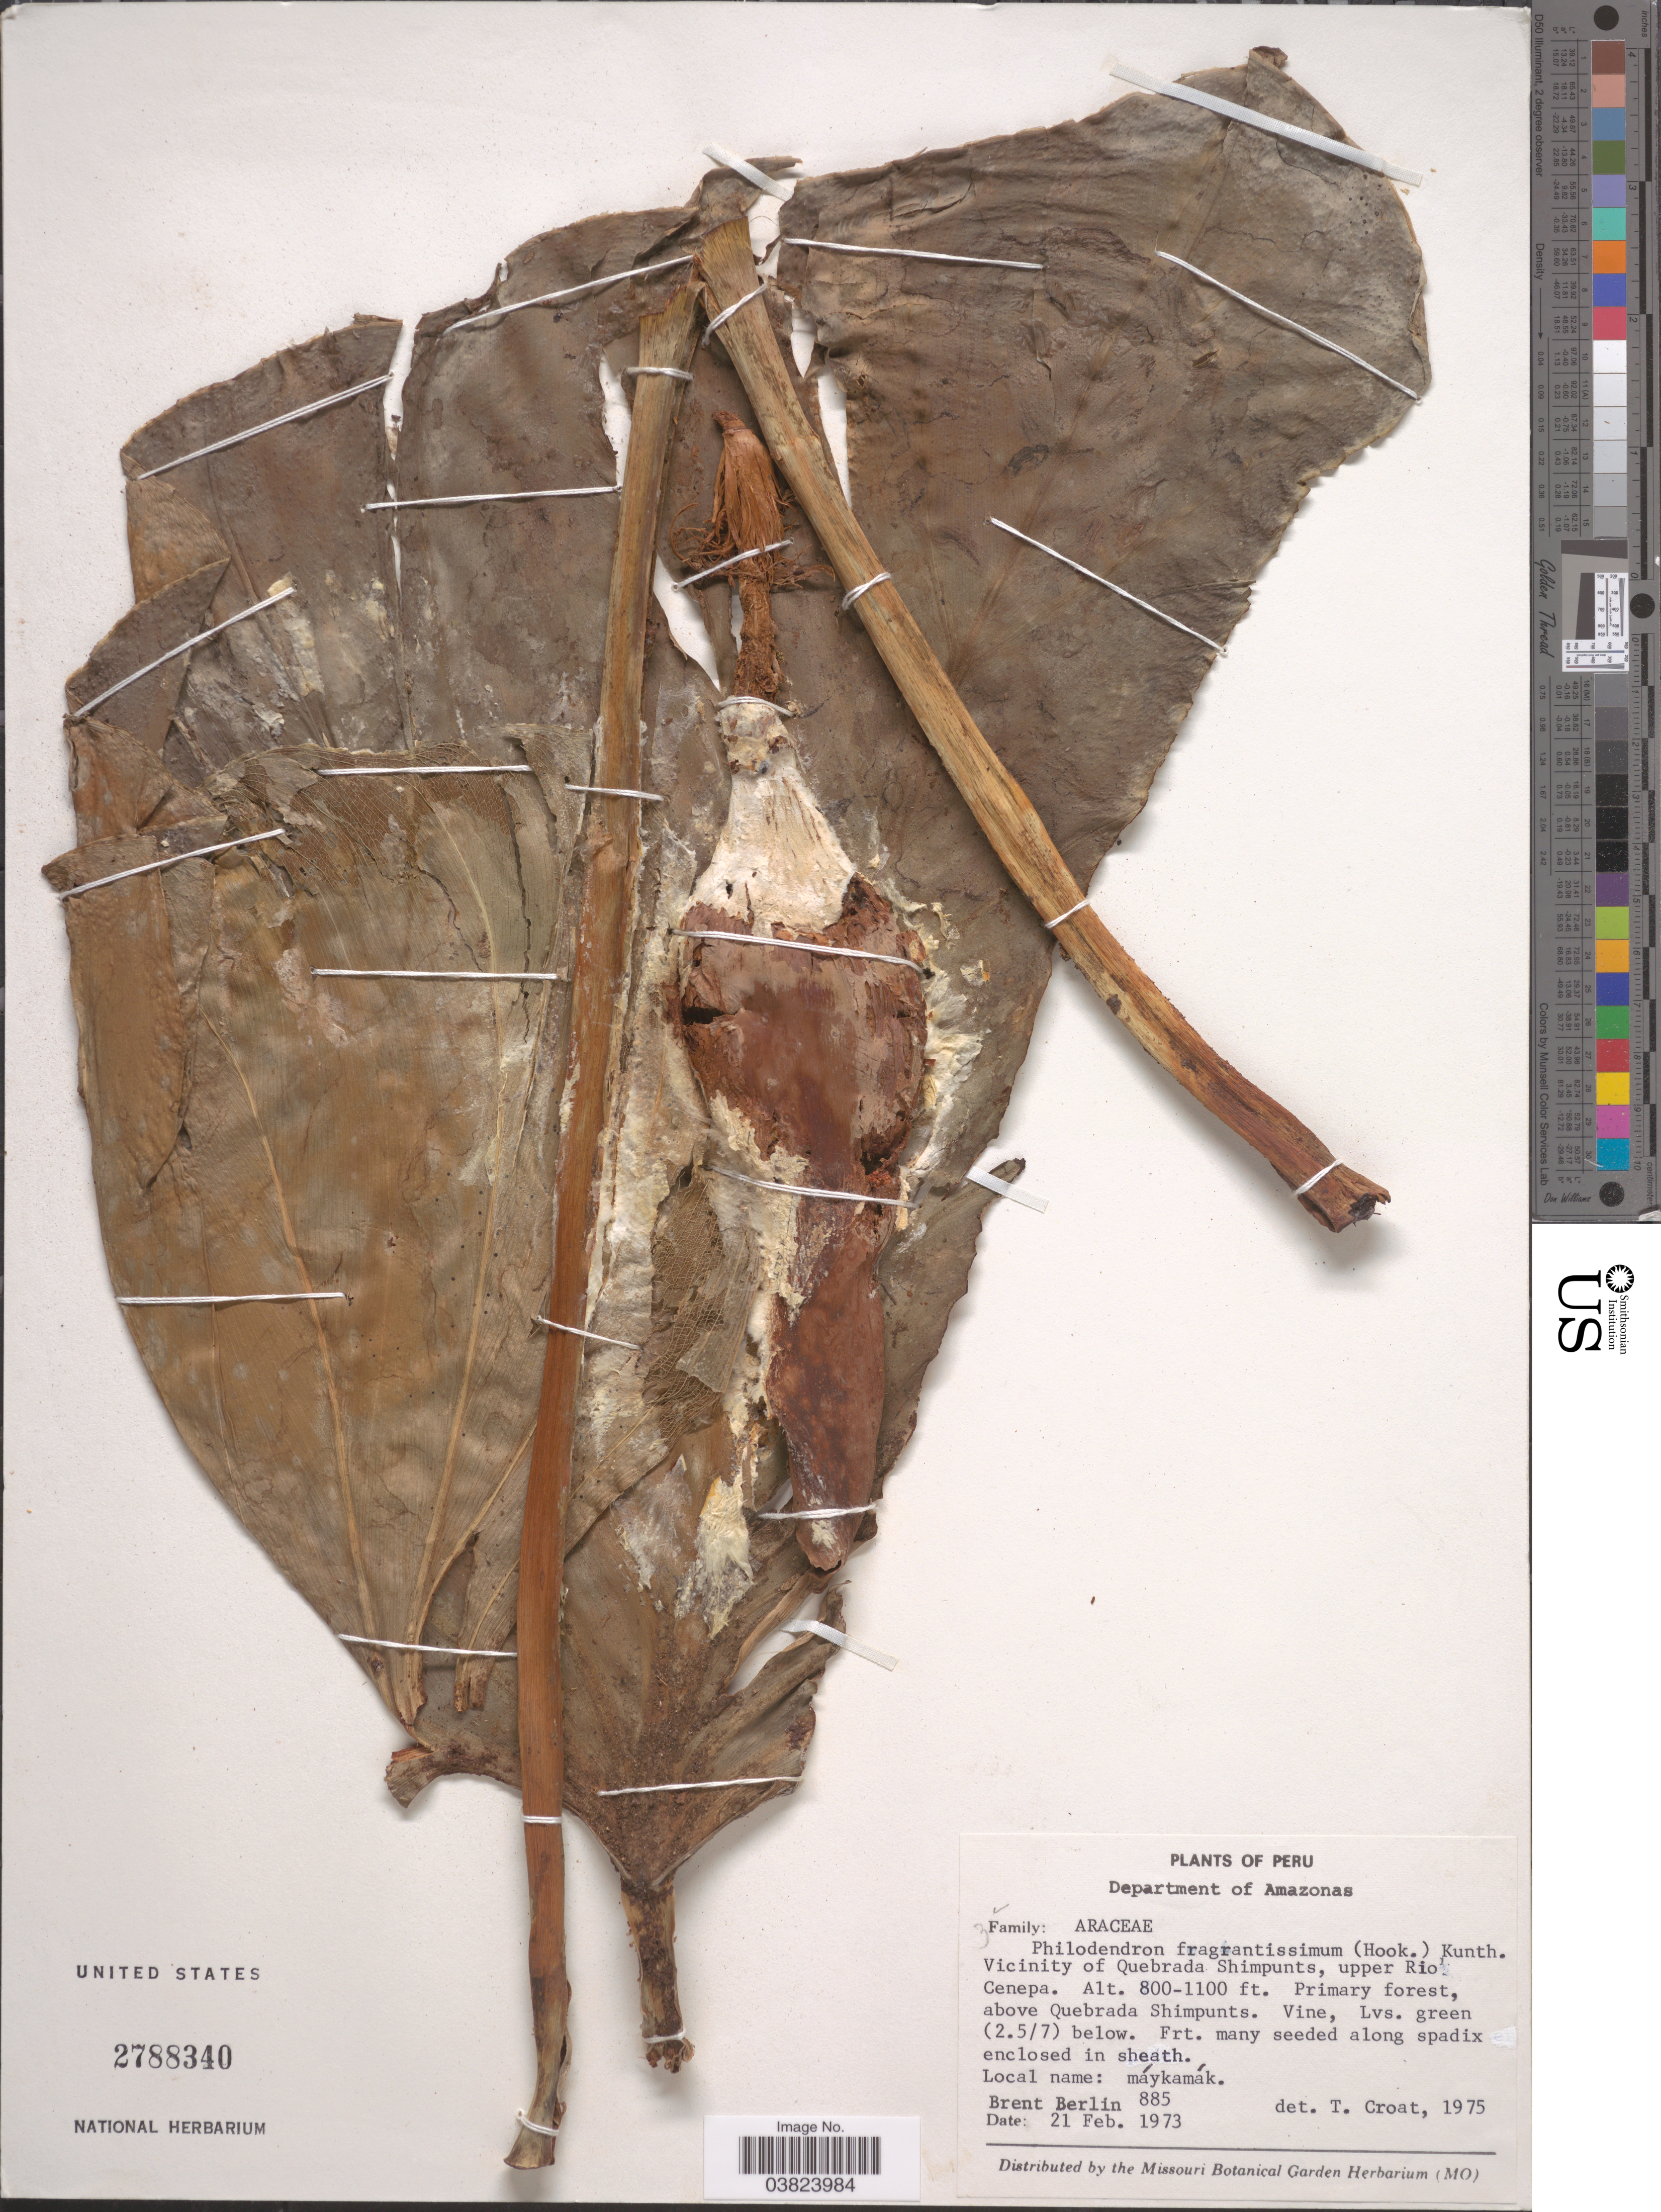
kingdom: Plantae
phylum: Tracheophyta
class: Liliopsida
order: Alismatales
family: Araceae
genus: Philodendron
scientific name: Philodendron fragrantissimum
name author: (G. Don) Kunth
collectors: B. Berlin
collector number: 885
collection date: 1973-02-21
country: Peru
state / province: Amazonas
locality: Department of Amazonas. Vicinity of Quebrada Shimpunts, upper Rio Cenepa.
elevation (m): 244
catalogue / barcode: US 2788340